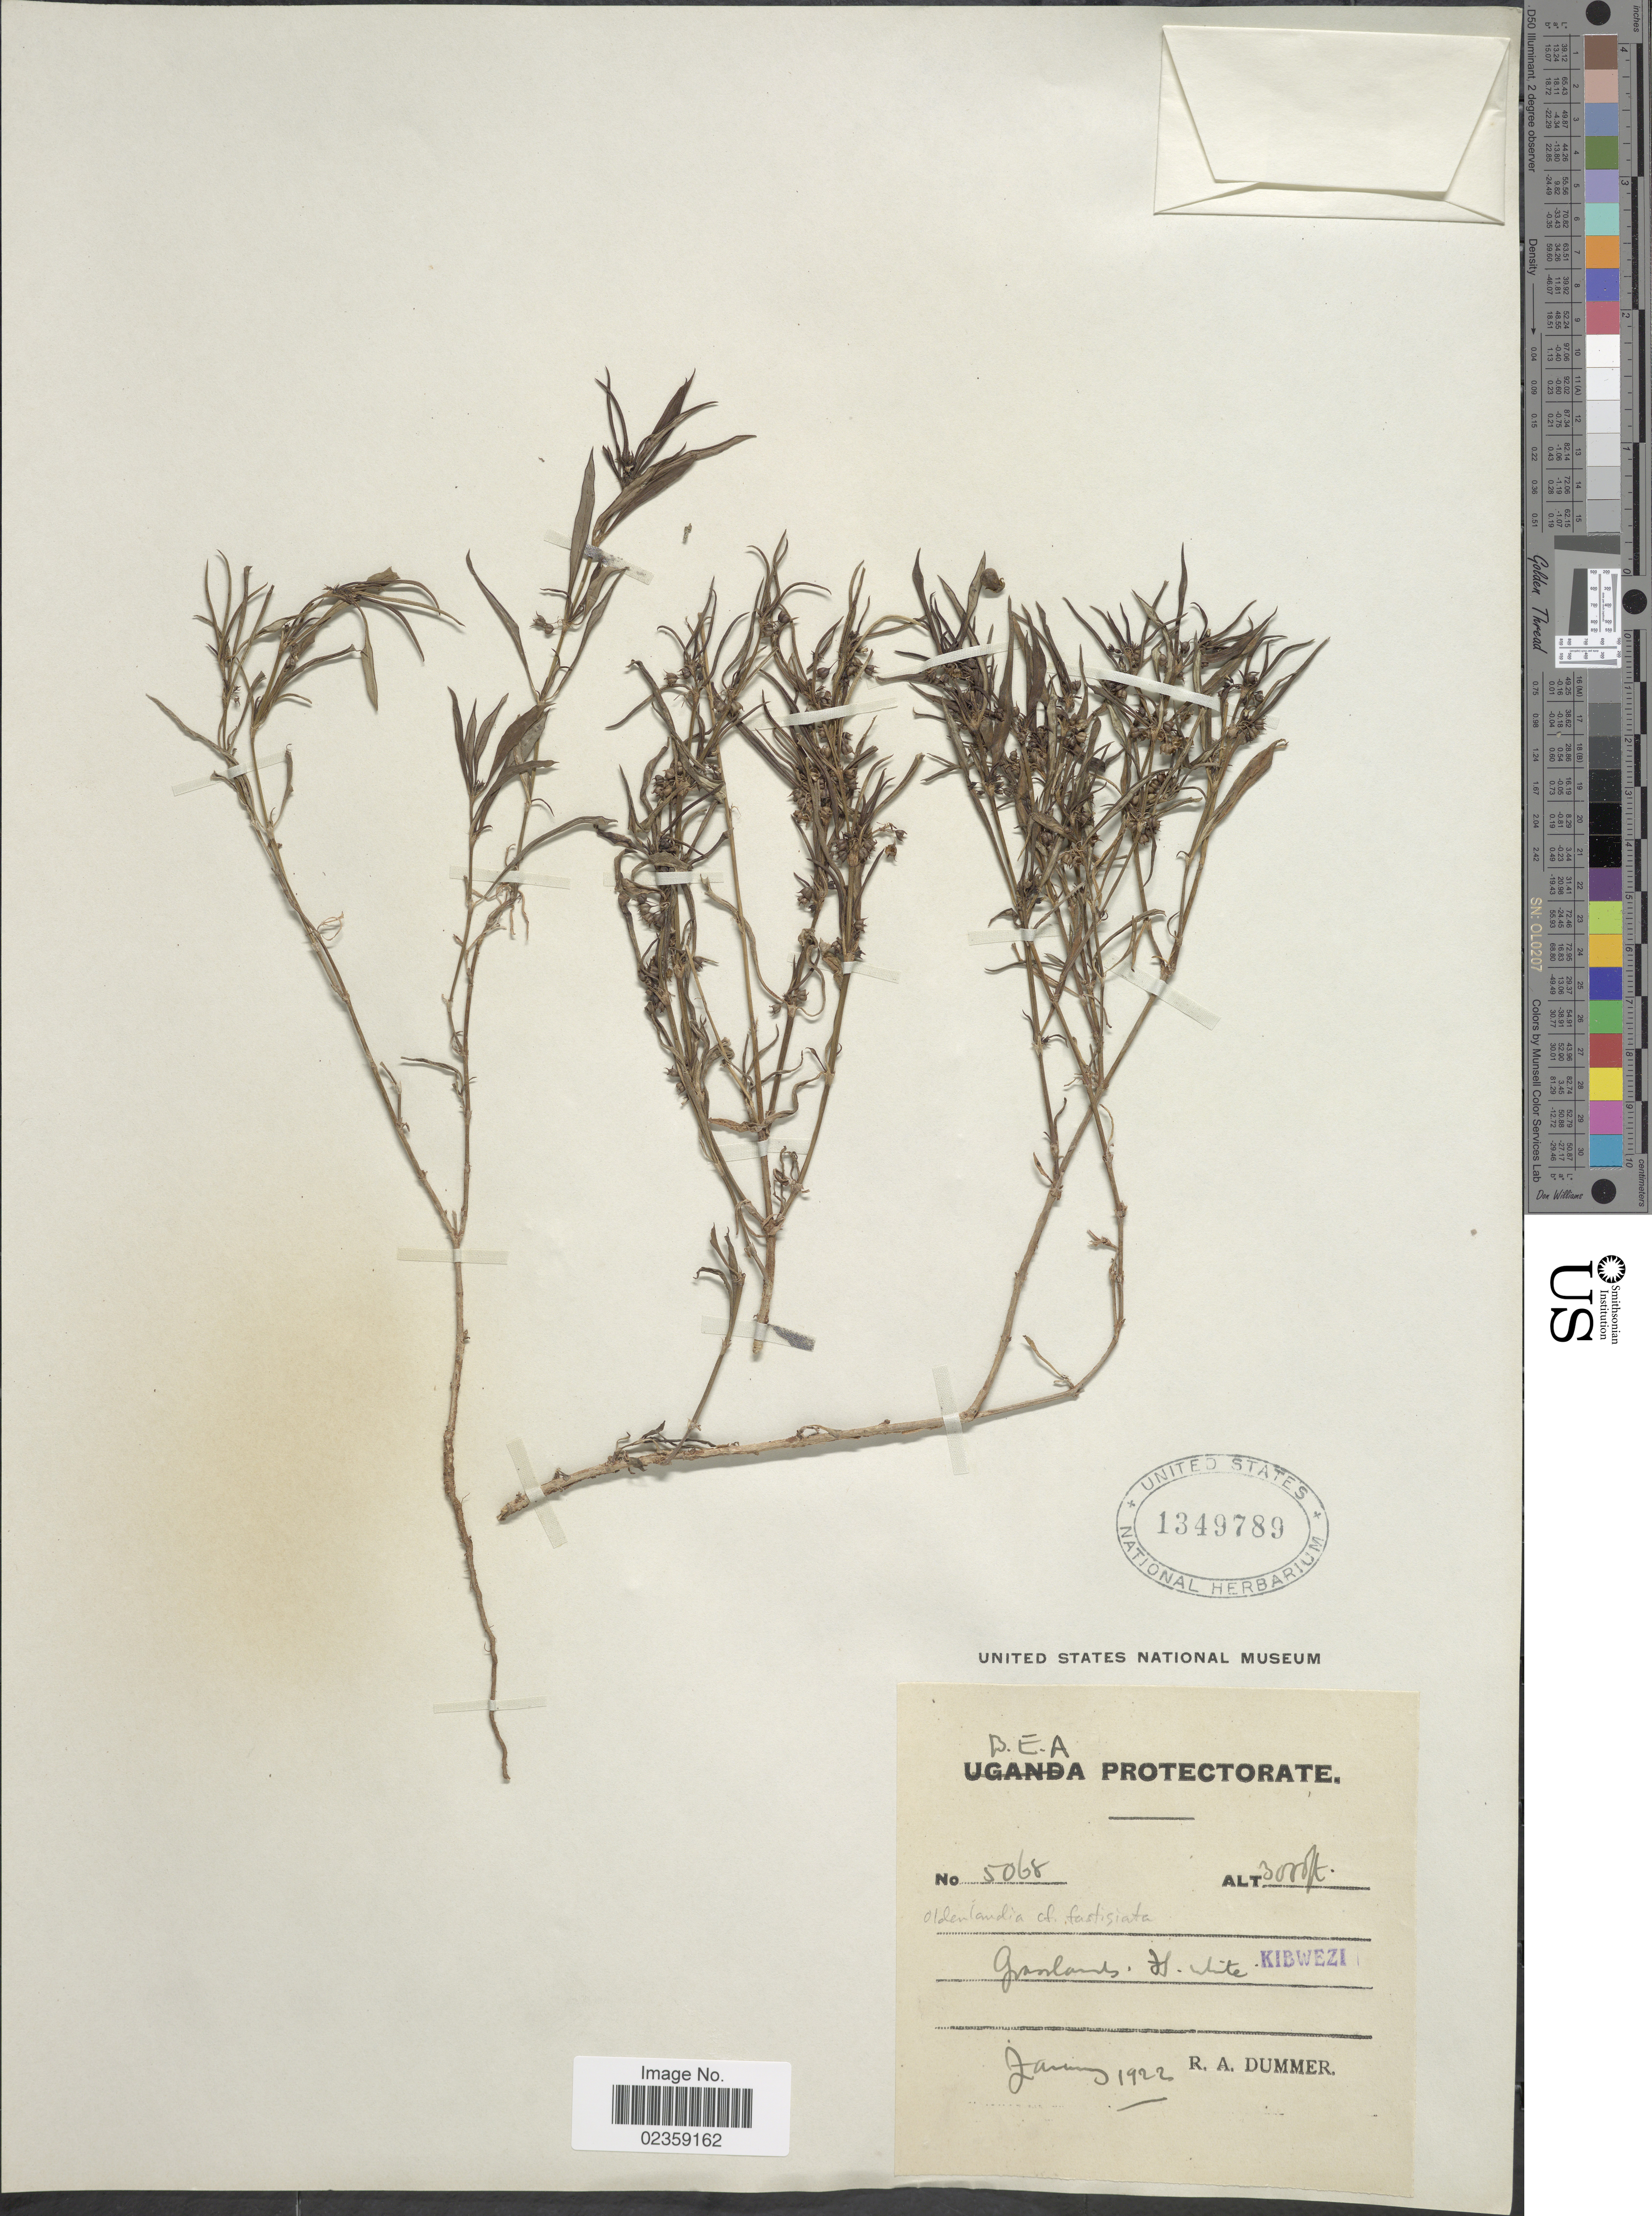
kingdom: Plantae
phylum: Tracheophyta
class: Magnoliopsida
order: Gentianales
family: Rubiaceae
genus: Oldenlandia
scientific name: Oldenlandia fastigiata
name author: Bremek.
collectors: R. Dümmer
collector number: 5068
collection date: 1922-01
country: Kenya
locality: B.E.A. Protectorate. Grassland, Kibwezi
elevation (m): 914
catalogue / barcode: US 1349789